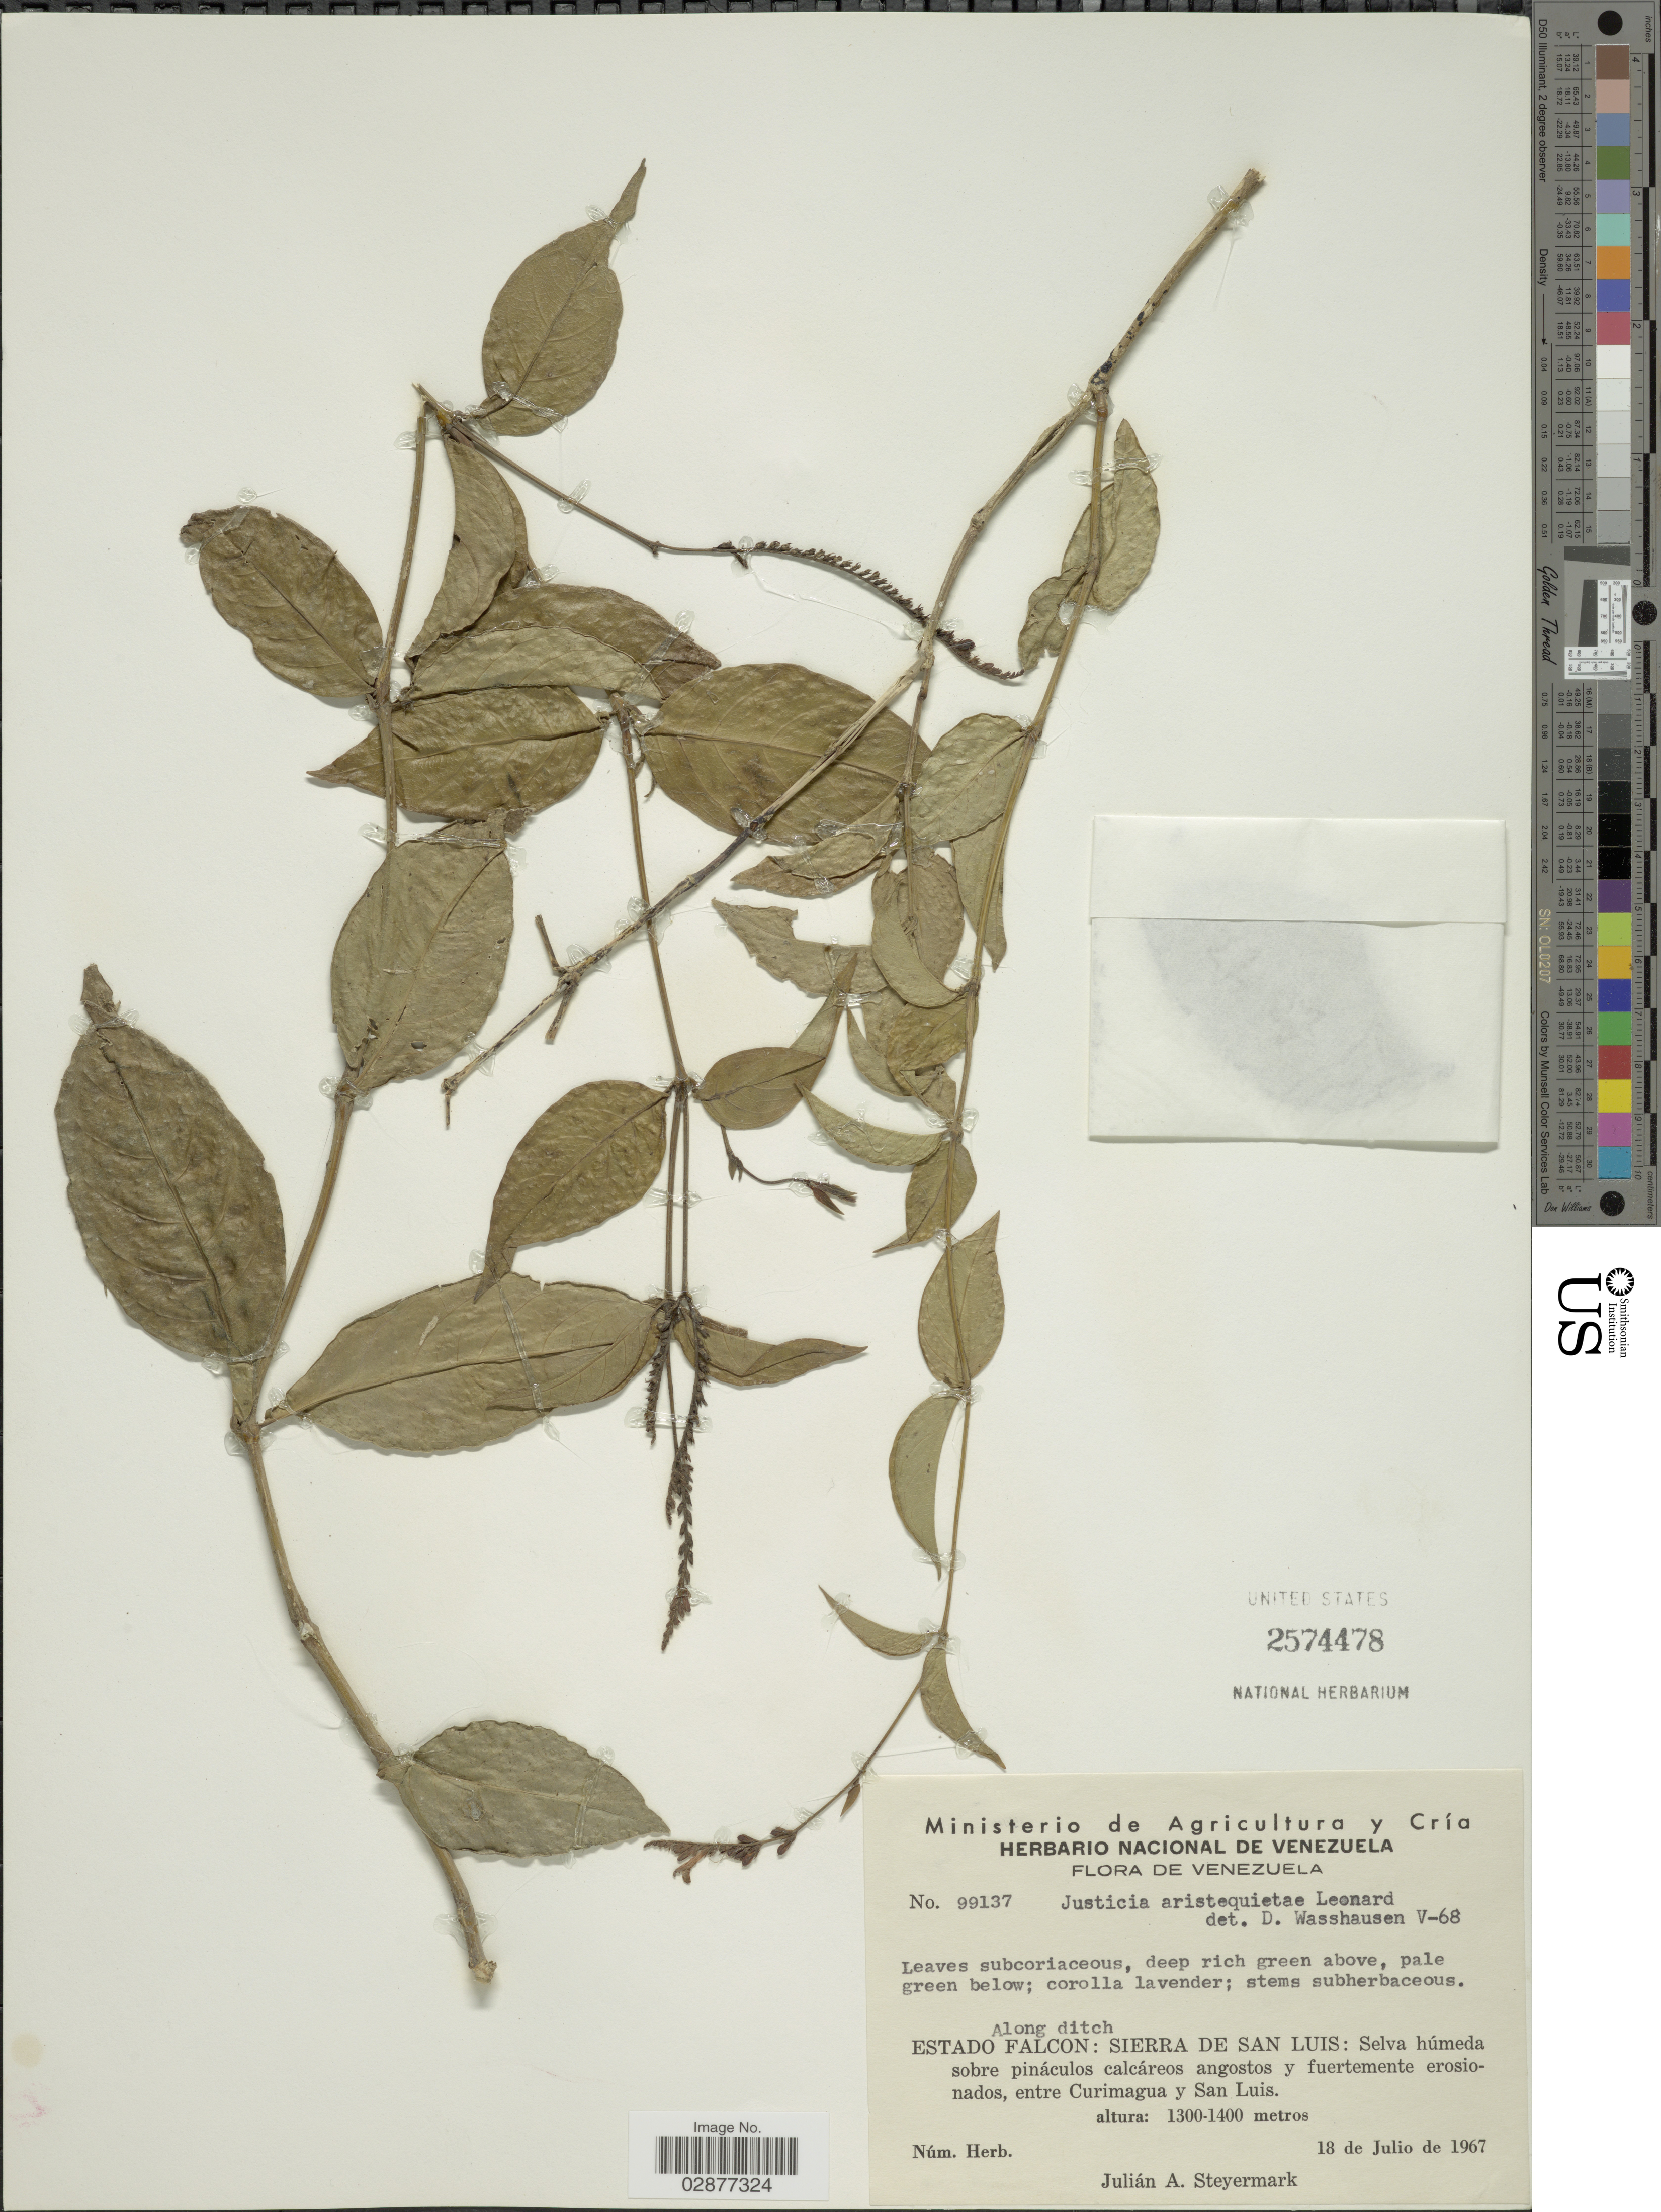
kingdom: Plantae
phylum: Tracheophyta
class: Magnoliopsida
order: Lamiales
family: Acanthaceae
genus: Justicia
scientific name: Justicia aristeguietae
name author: Leonard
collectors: J. Steyermark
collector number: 99137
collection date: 1967-07-18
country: Venezuela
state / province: Falcón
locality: Along ditch: Sierra de San Luis: Selva húmeda sobre pináculos calcáreos angostos y fuertemente erosionados, entre Curimagua y San Luis.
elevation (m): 1300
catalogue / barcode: US 2574478